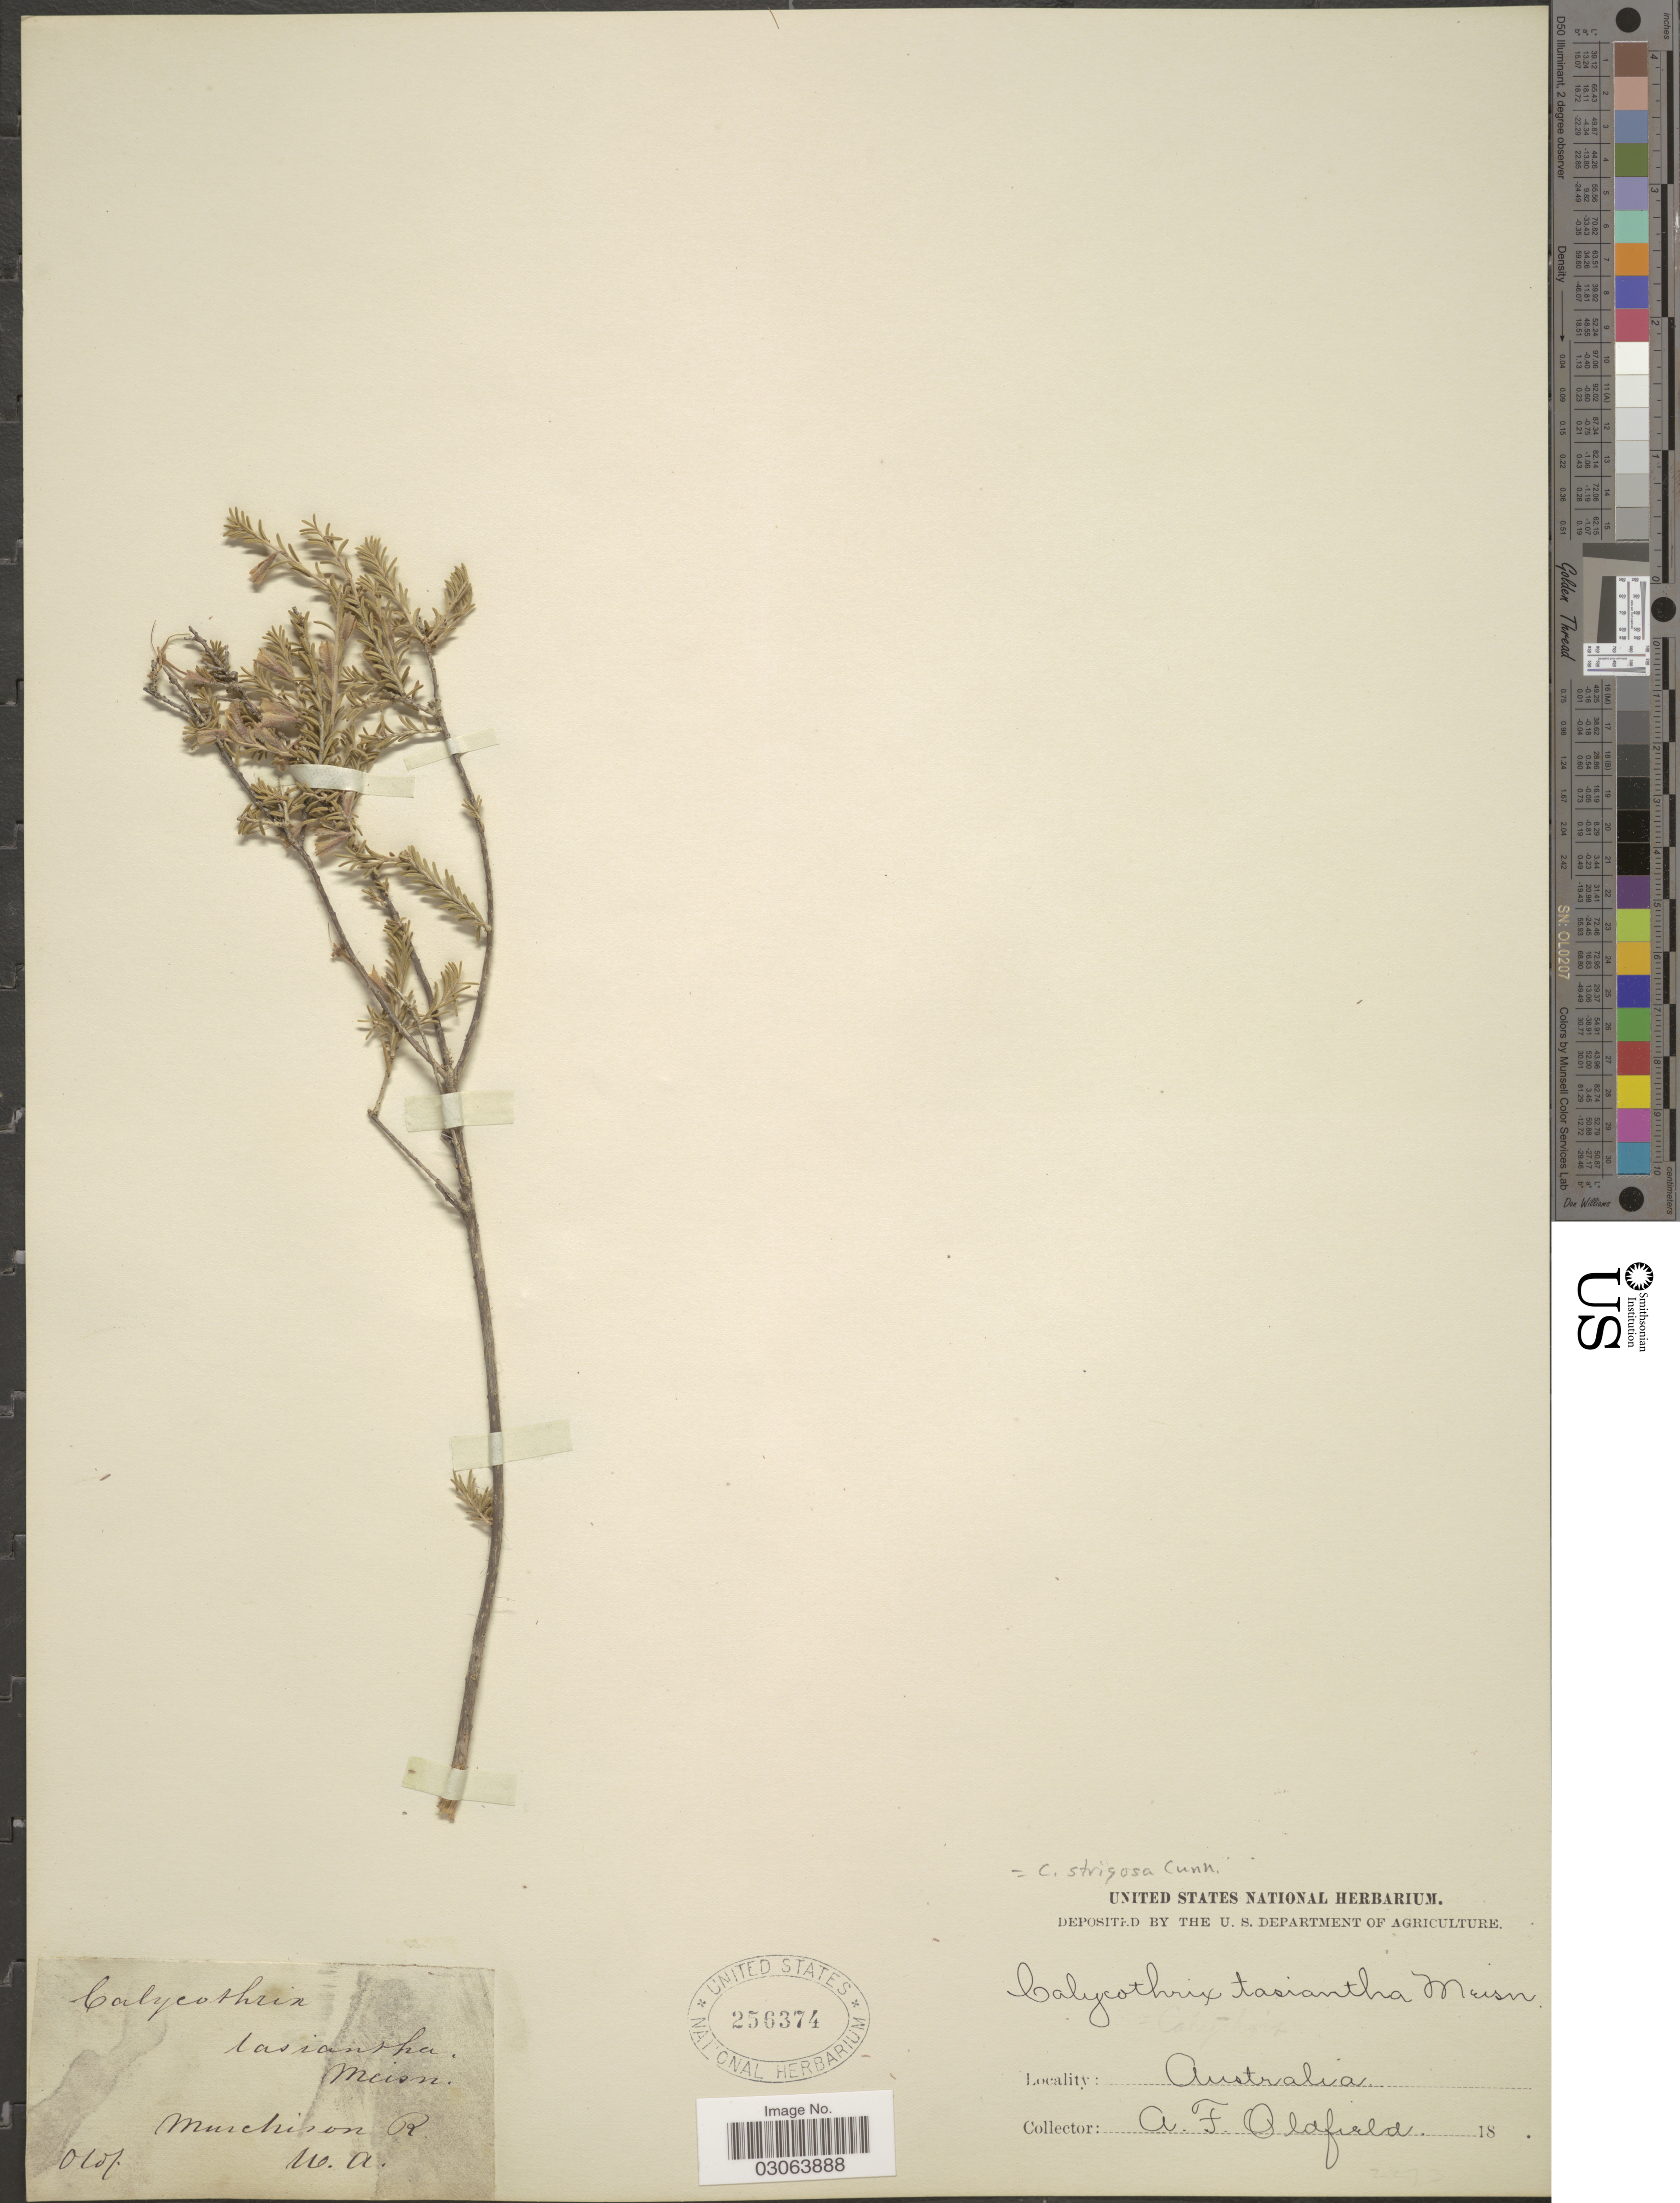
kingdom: Plantae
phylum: Tracheophyta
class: Magnoliopsida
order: Myrtales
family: Myrtaceae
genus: Calytrix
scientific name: Calytrix strigosa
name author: A. Cunn.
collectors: A. Oldfield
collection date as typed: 18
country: Australia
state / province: Western Australia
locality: Murchison R.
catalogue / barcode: US 256374